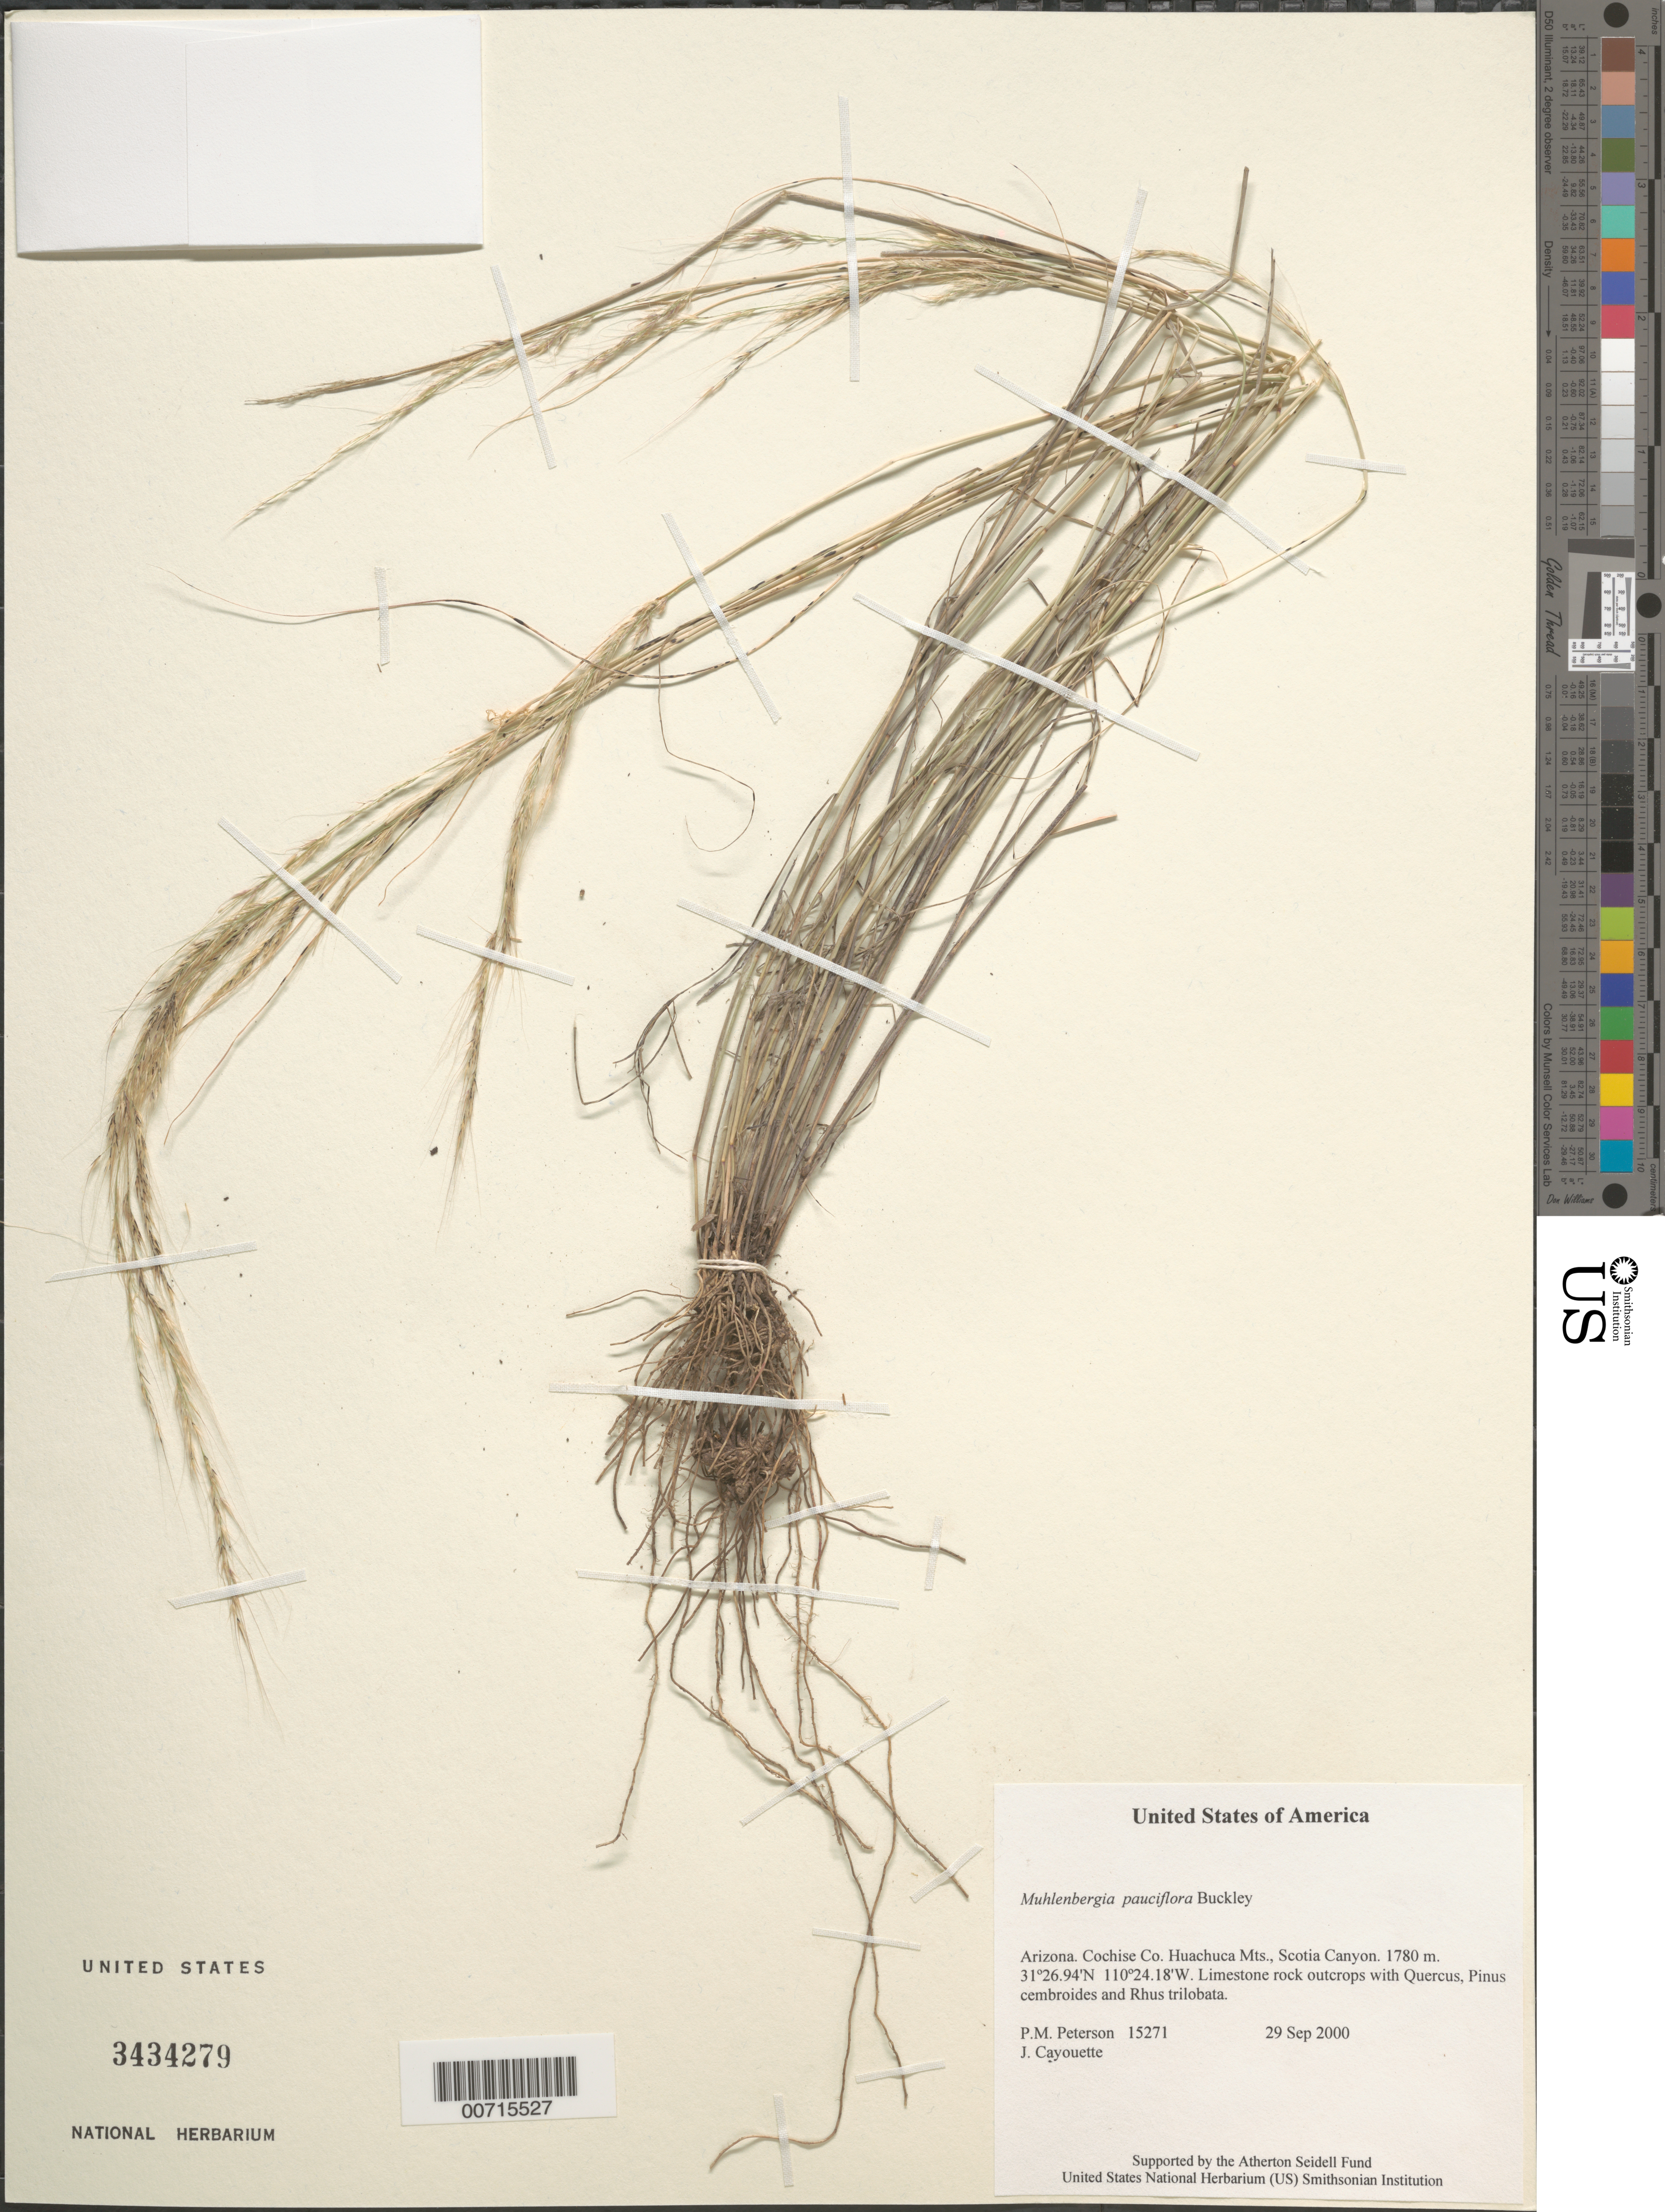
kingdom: Plantae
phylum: Tracheophyta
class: Liliopsida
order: Poales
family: Poaceae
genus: Muhlenbergia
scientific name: Muhlenbergia pauciflora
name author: Buckley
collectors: P. M. Peterson & J. Cayouette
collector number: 15271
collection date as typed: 29 Sep 2000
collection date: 2000-09-29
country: United States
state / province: Arizona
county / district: Cochise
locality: Huachuca Mts., Scotia Canyon.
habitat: Limestone rock outcrops with Quercus, Pinus cembroides and Rhus trilobata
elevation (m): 1780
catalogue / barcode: US 3434279